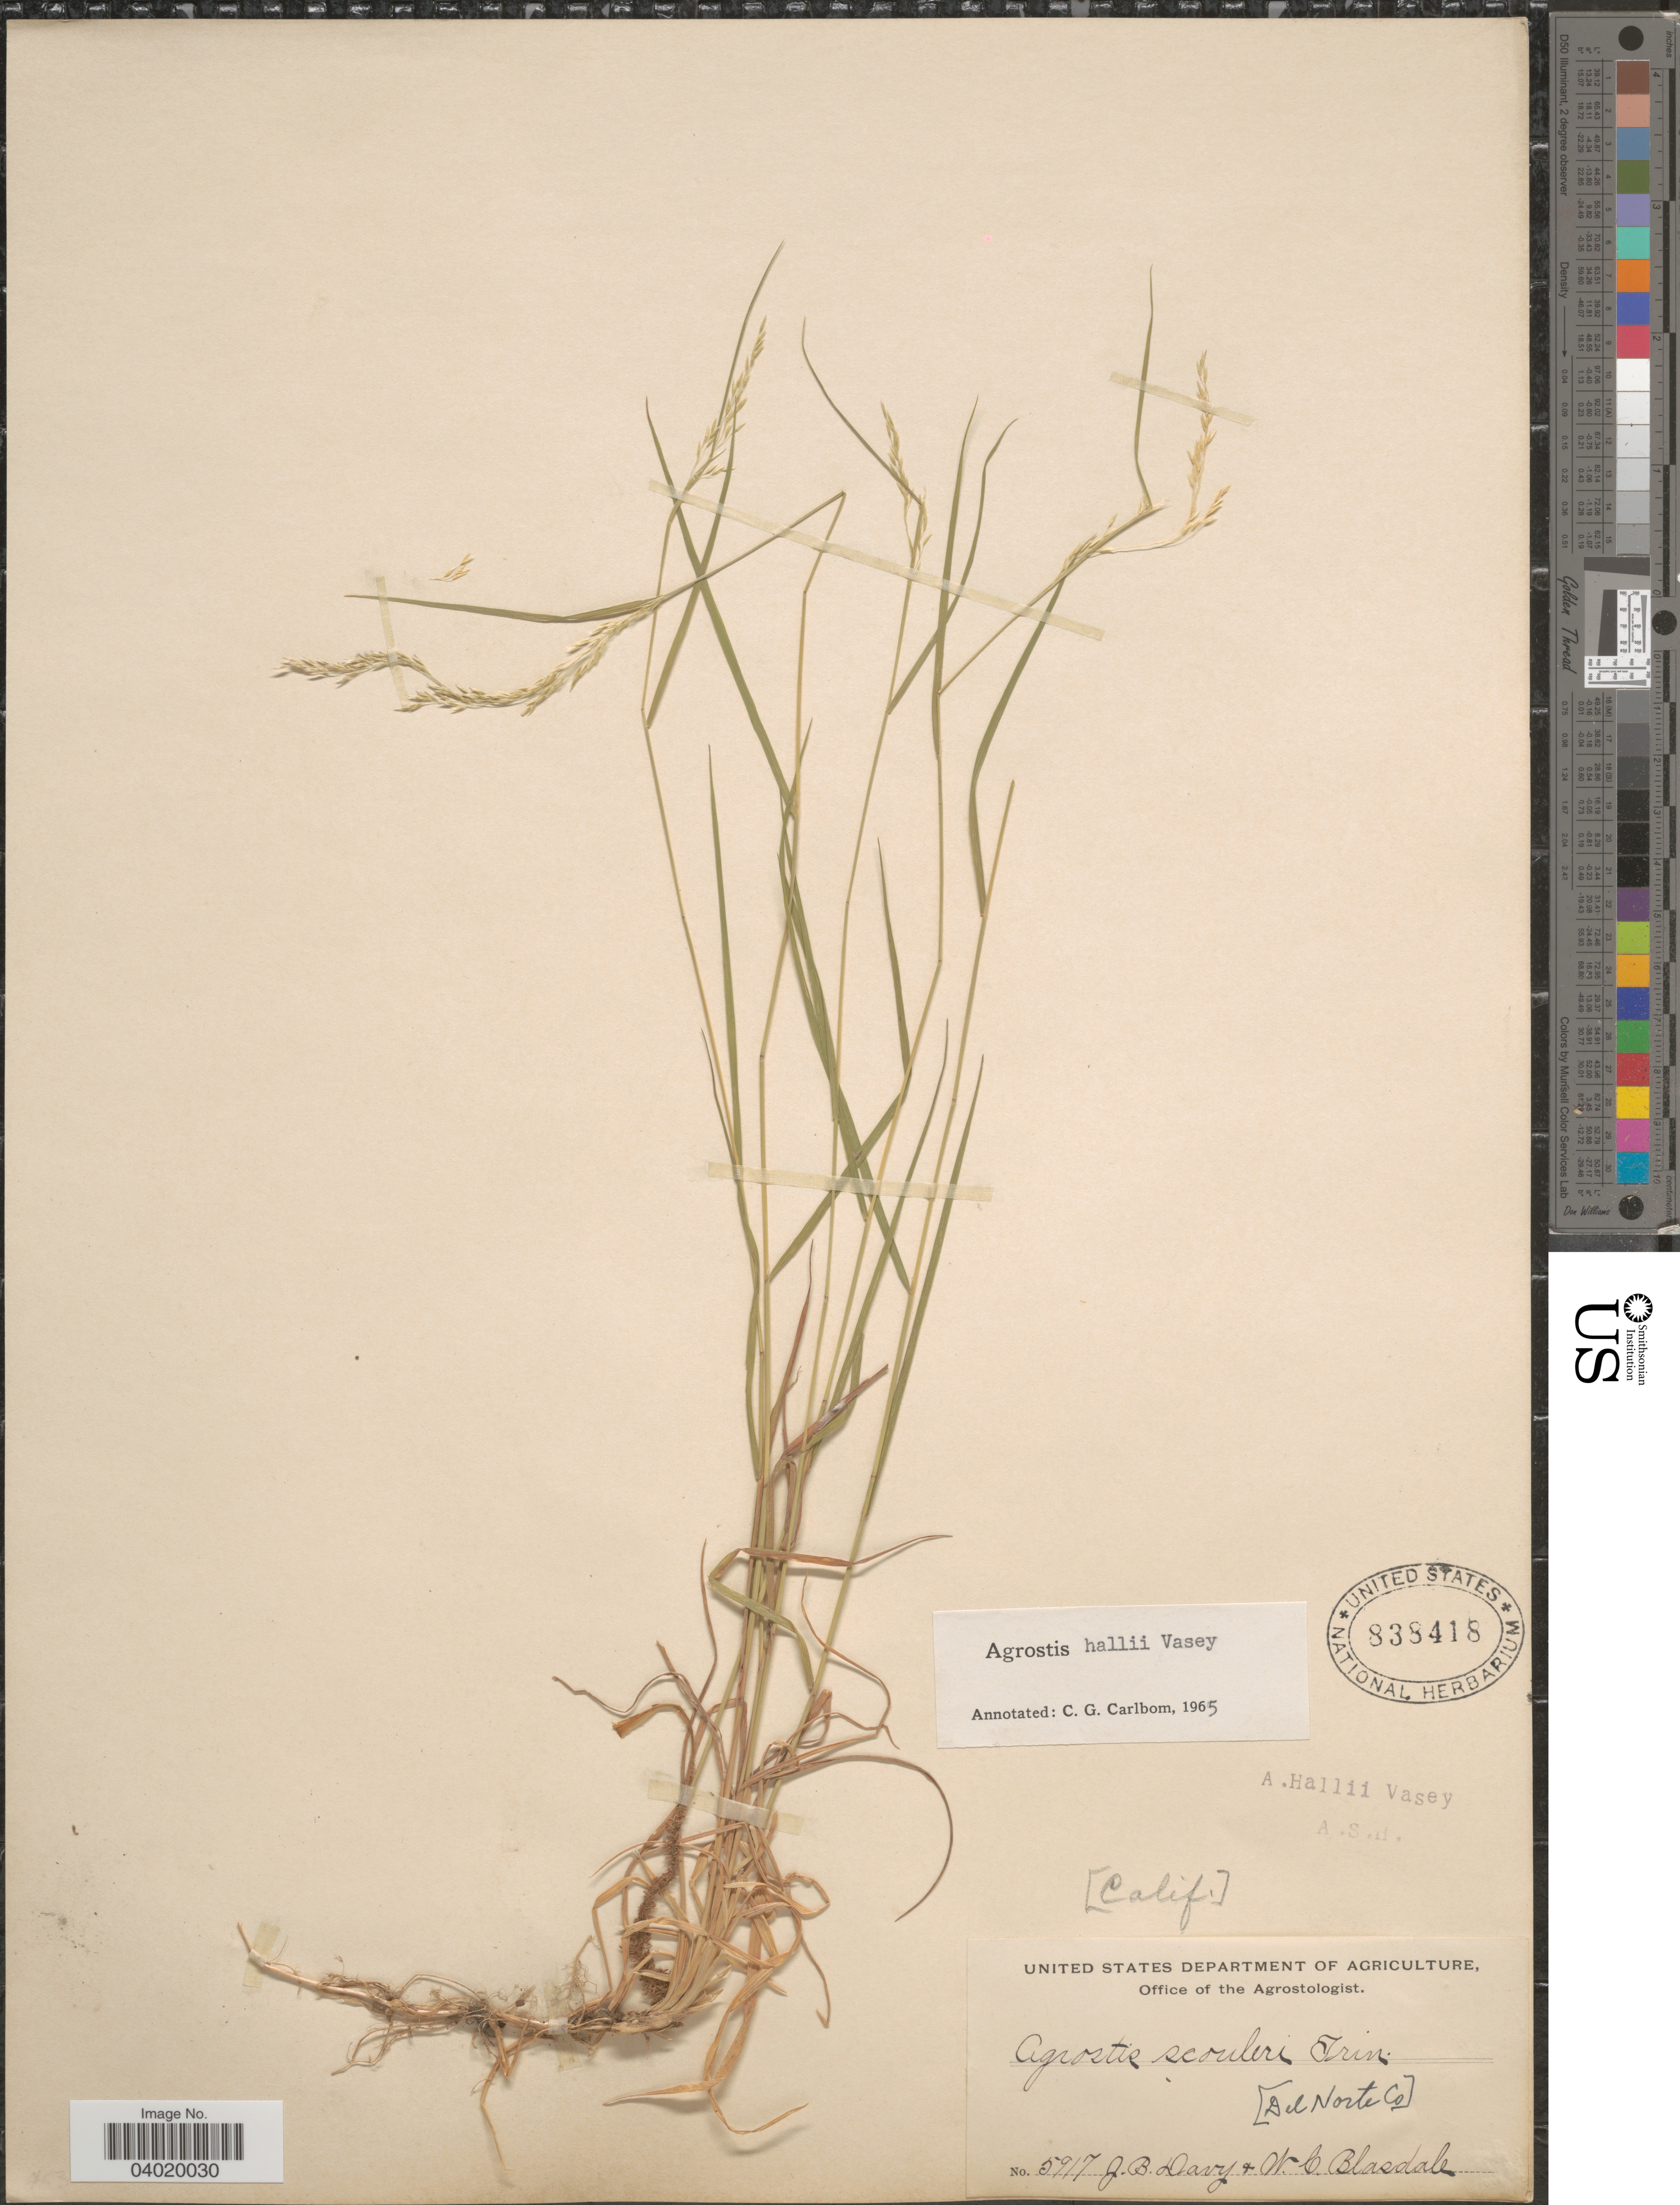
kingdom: Plantae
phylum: Tracheophyta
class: Liliopsida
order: Poales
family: Poaceae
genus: Agrostis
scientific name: Agrostis hallii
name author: Vasey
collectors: J. Burtt Davy & W. Blasdale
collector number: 5917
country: United States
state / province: California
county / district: Del Norte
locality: Del Norte Co.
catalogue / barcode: US 838418